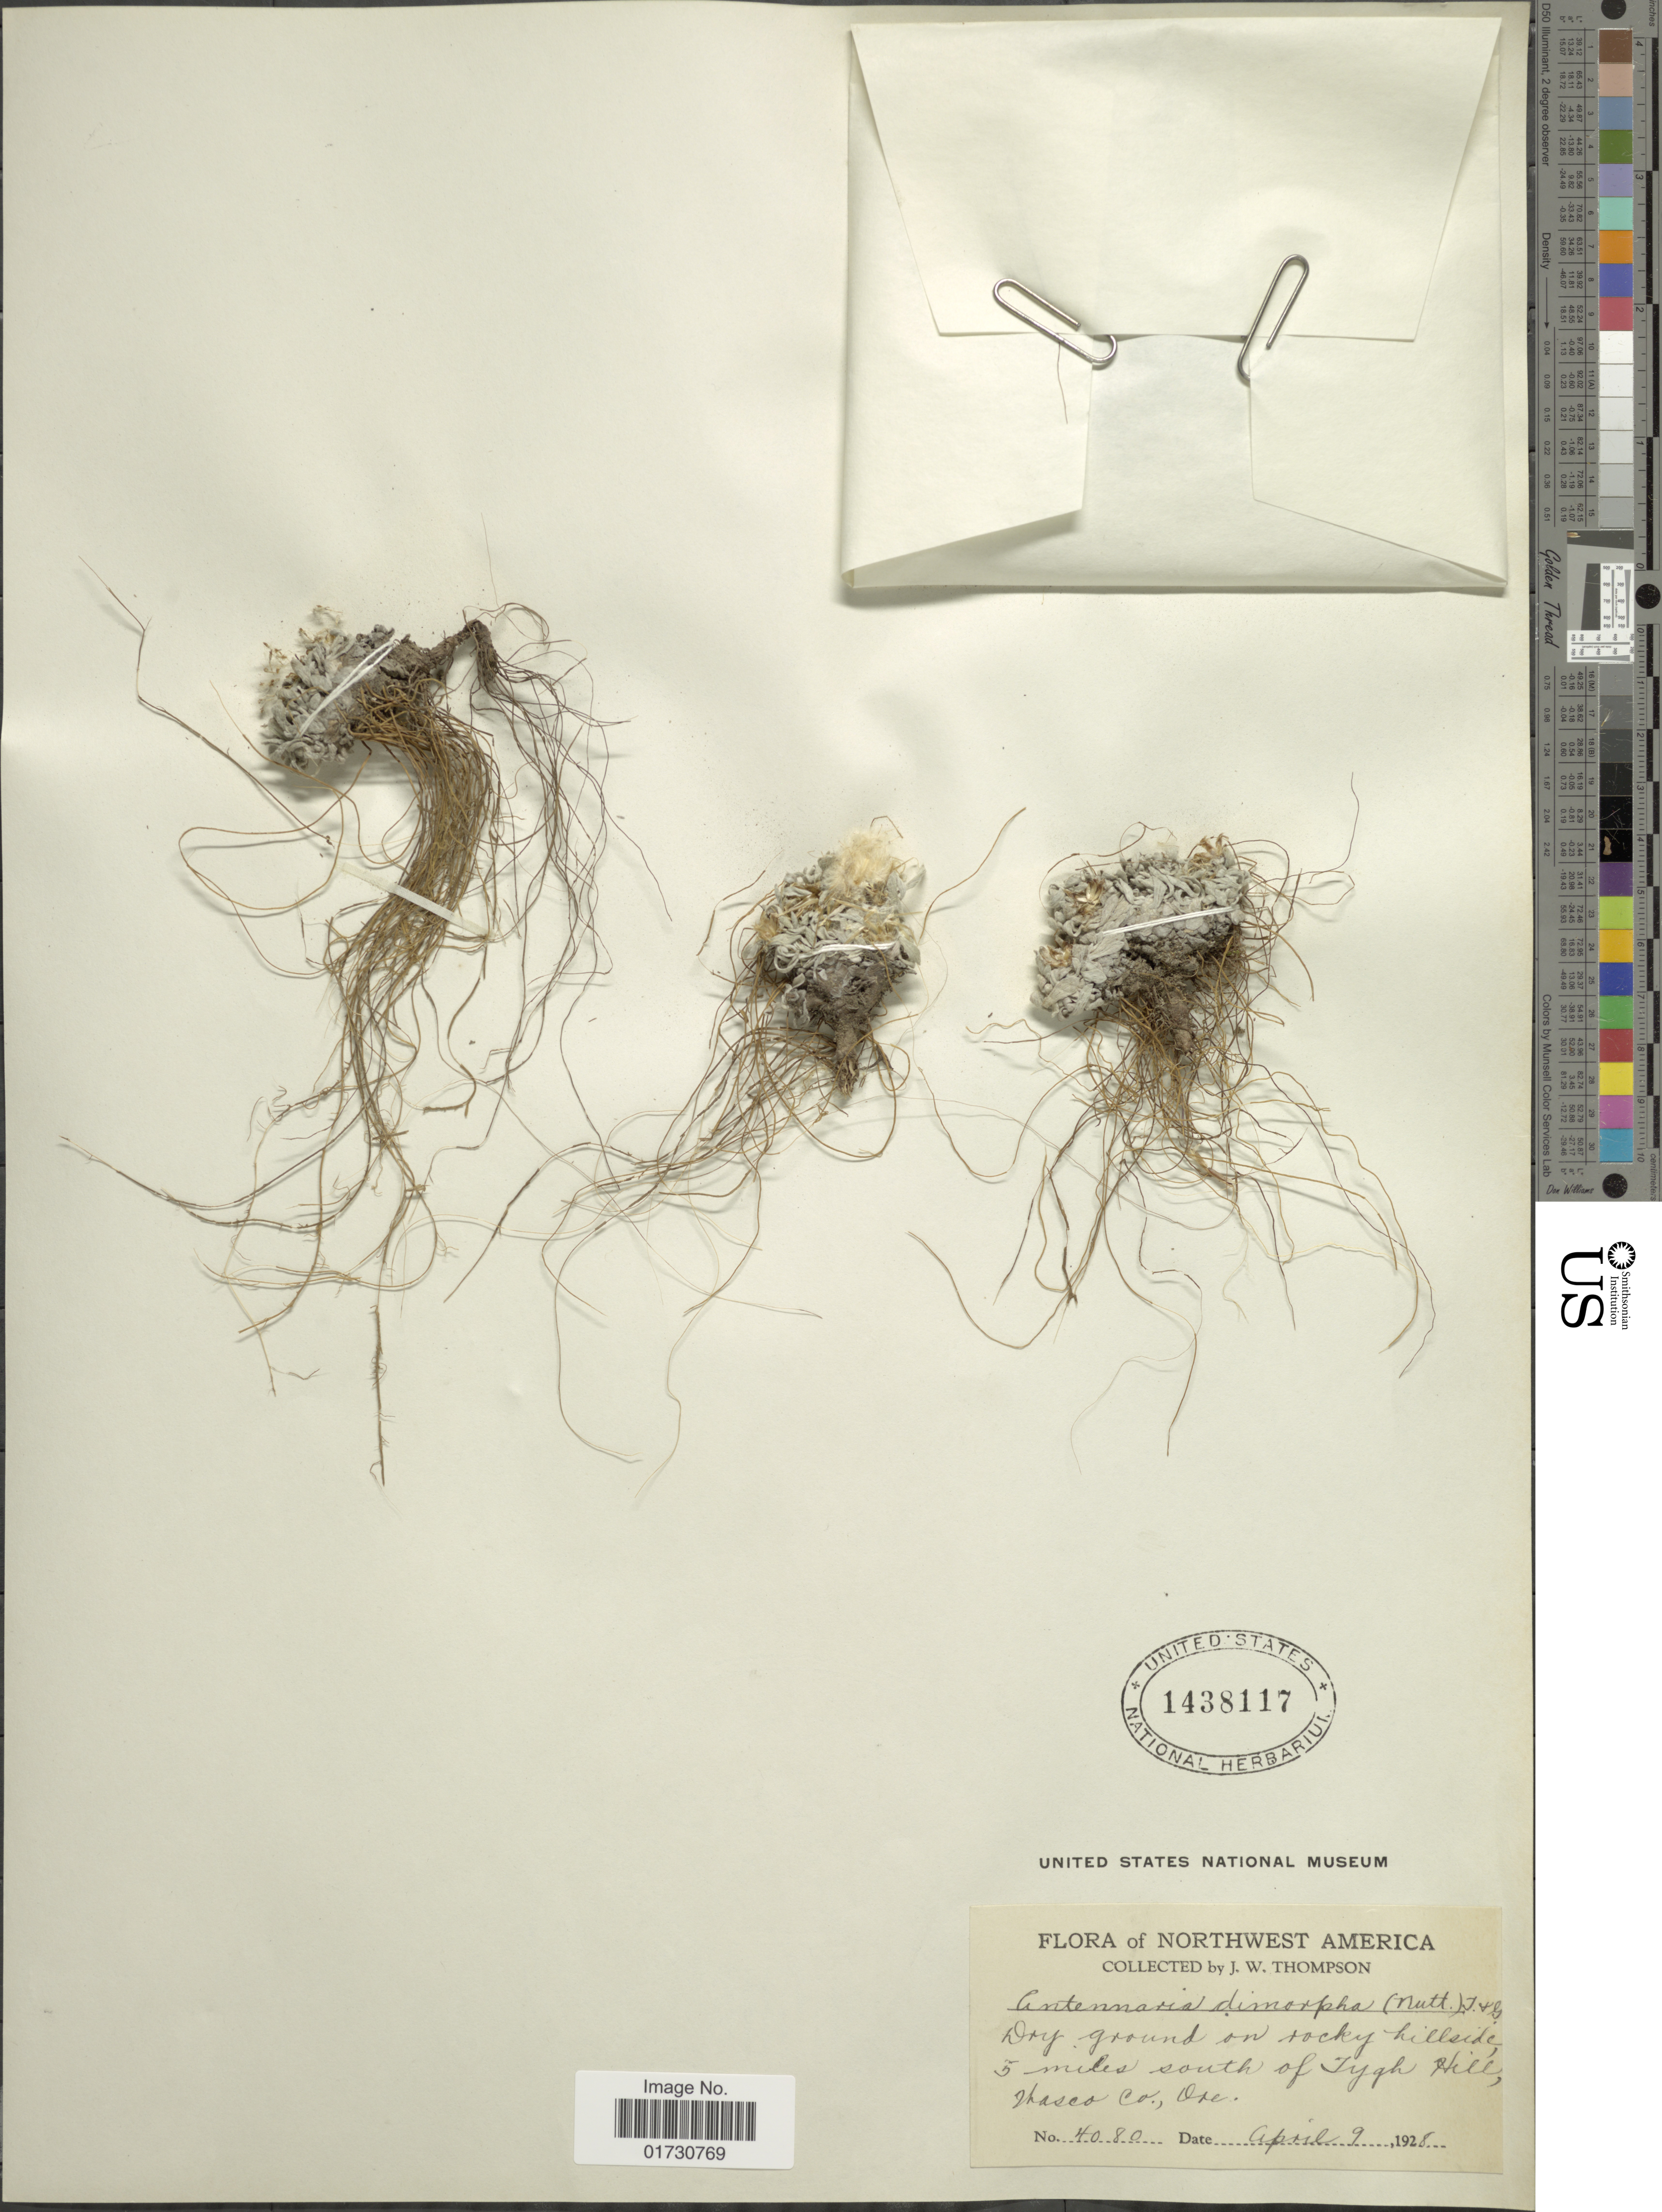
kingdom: Plantae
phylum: Tracheophyta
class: Magnoliopsida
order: Asterales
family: Asteraceae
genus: Antennaria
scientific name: Antennaria dimorpha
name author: (Nutt.) Torr. & A. Gray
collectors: J. W. Thompson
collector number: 4080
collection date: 1928-04-09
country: United States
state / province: Oregon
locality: Northwest America, 5 miles south of Tygh Hill, Hasco Co. Ore.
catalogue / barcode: US 1438117